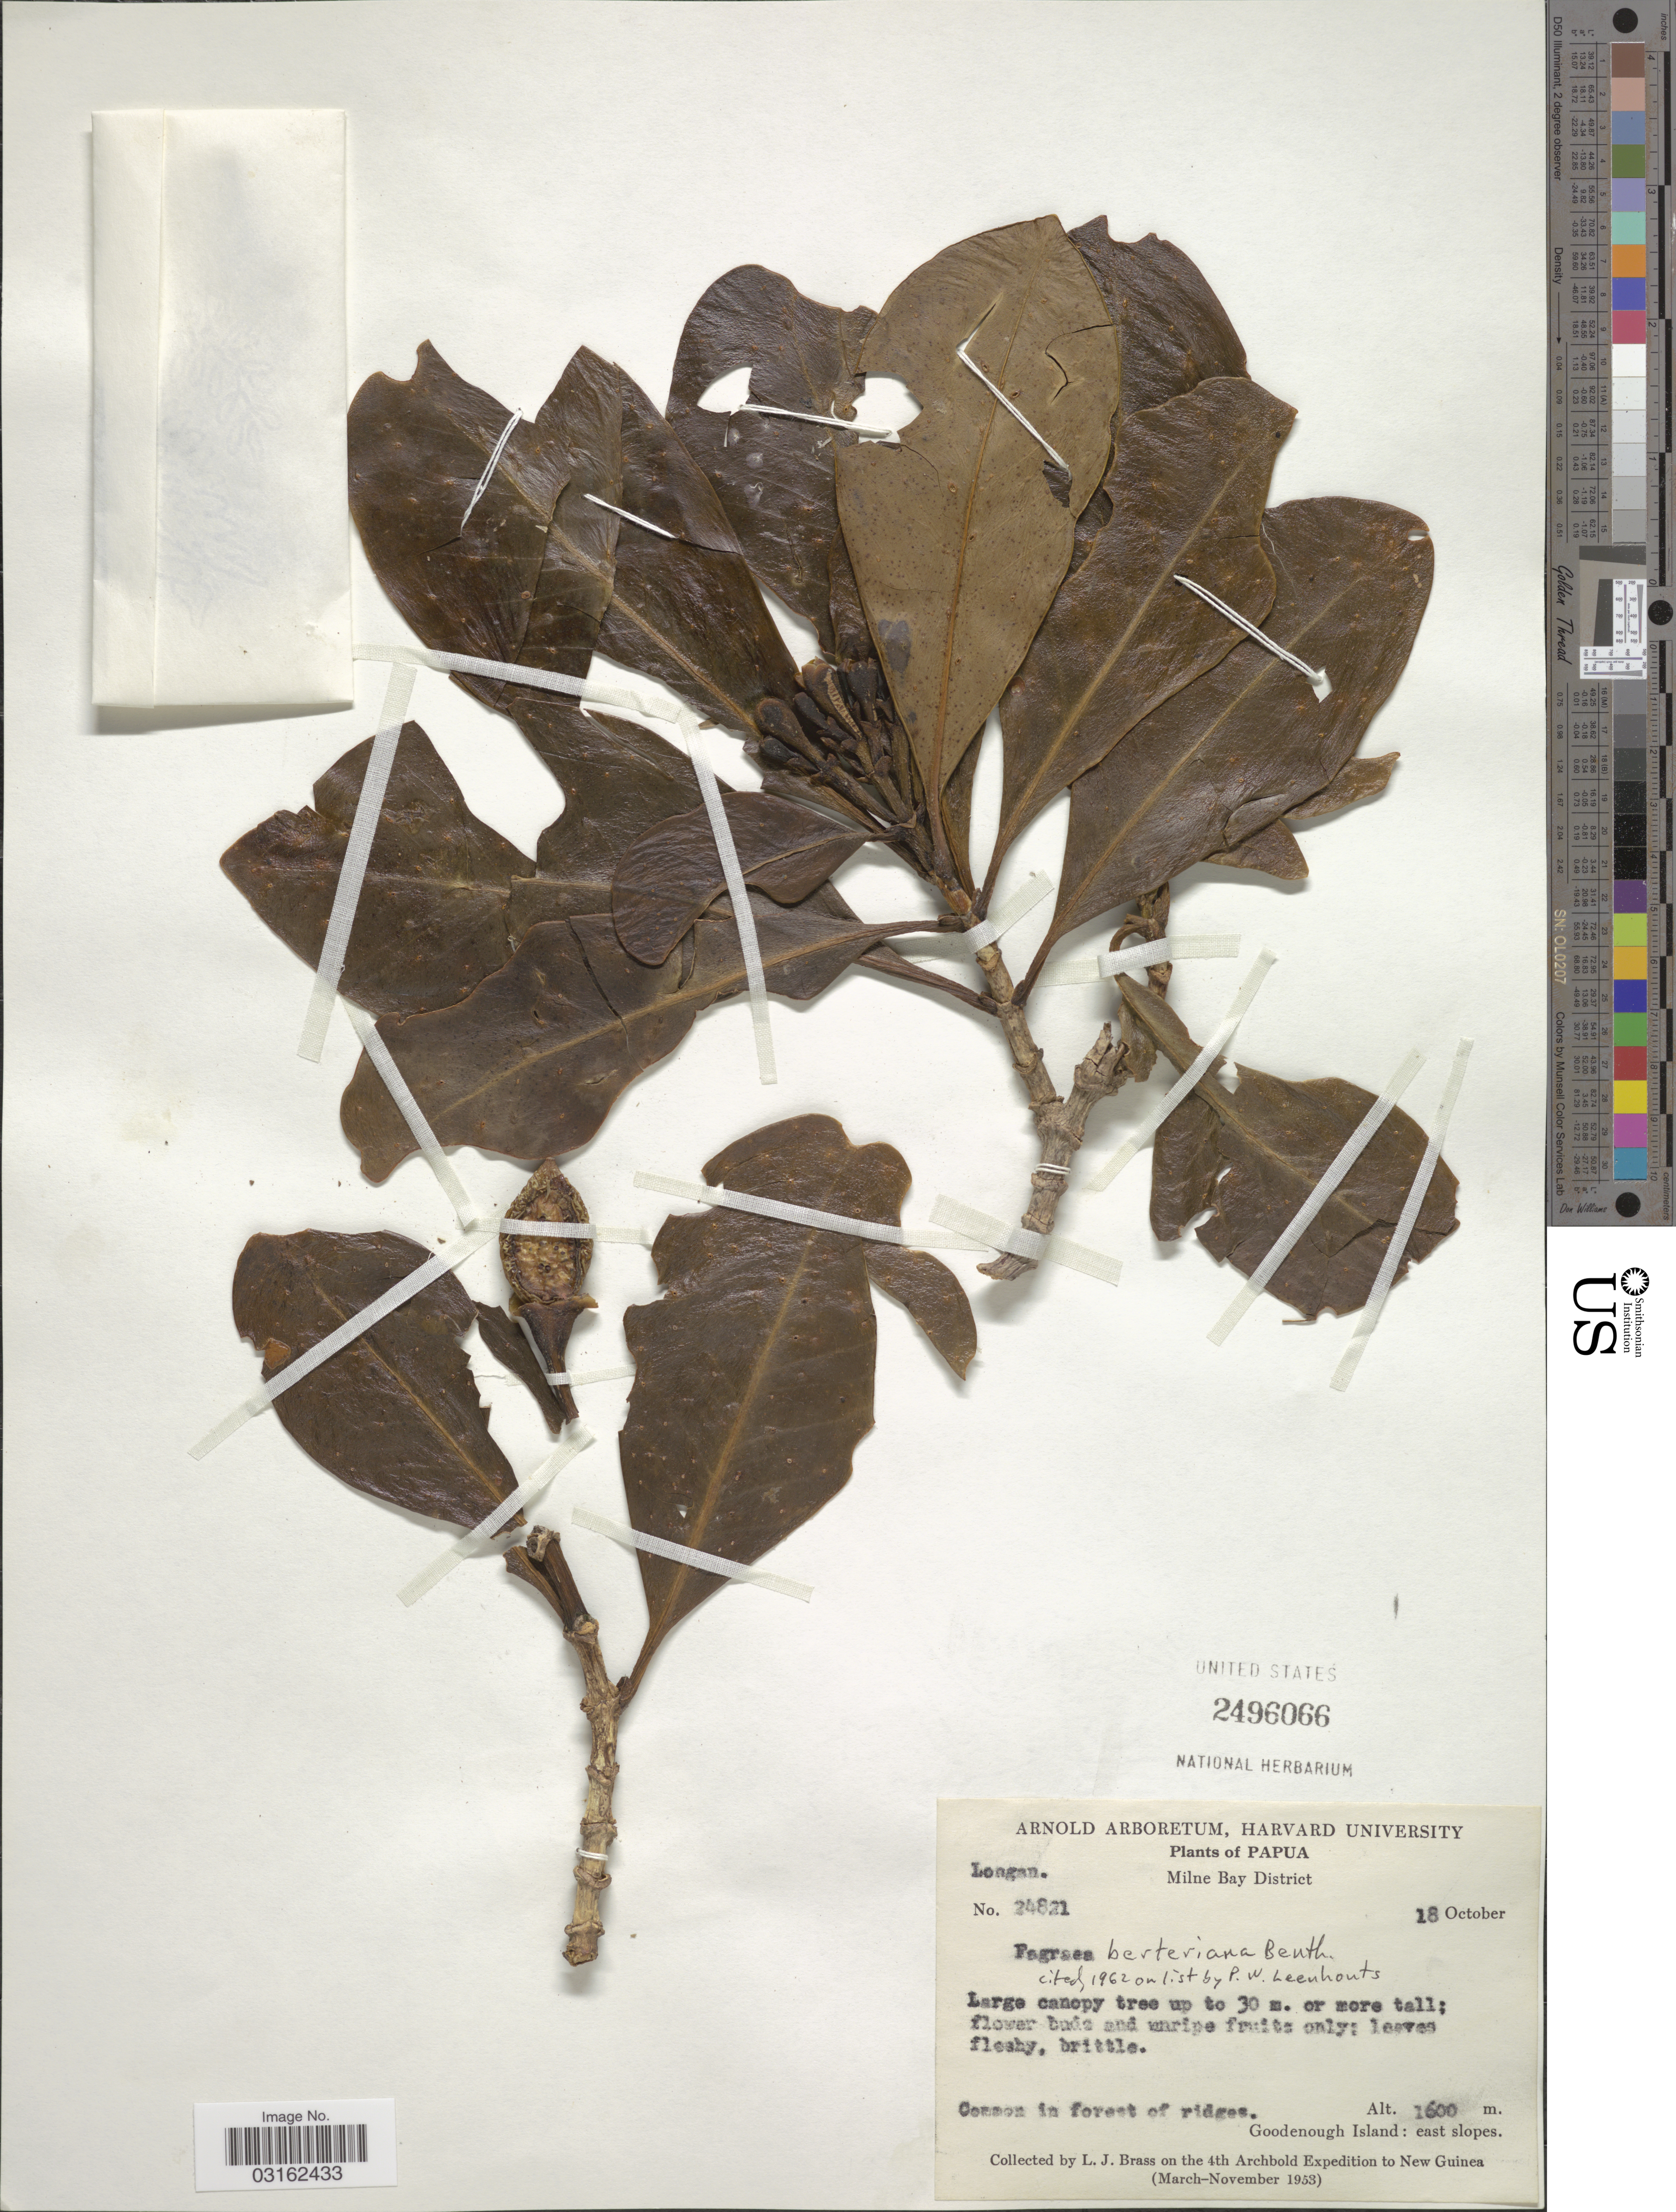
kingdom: Plantae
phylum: Tracheophyta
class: Magnoliopsida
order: Gentianales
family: Gentianaceae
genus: Fagraea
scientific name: Fagraea berteroana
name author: A. Gray ex Benth.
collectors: L. J. Brass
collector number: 24821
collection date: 1953-10-18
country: Papua New Guinea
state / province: Milne Bay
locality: Papua. Milne Bay District. Goodenough Island: east slopes. New Guinea.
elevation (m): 1600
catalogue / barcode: US 2496066